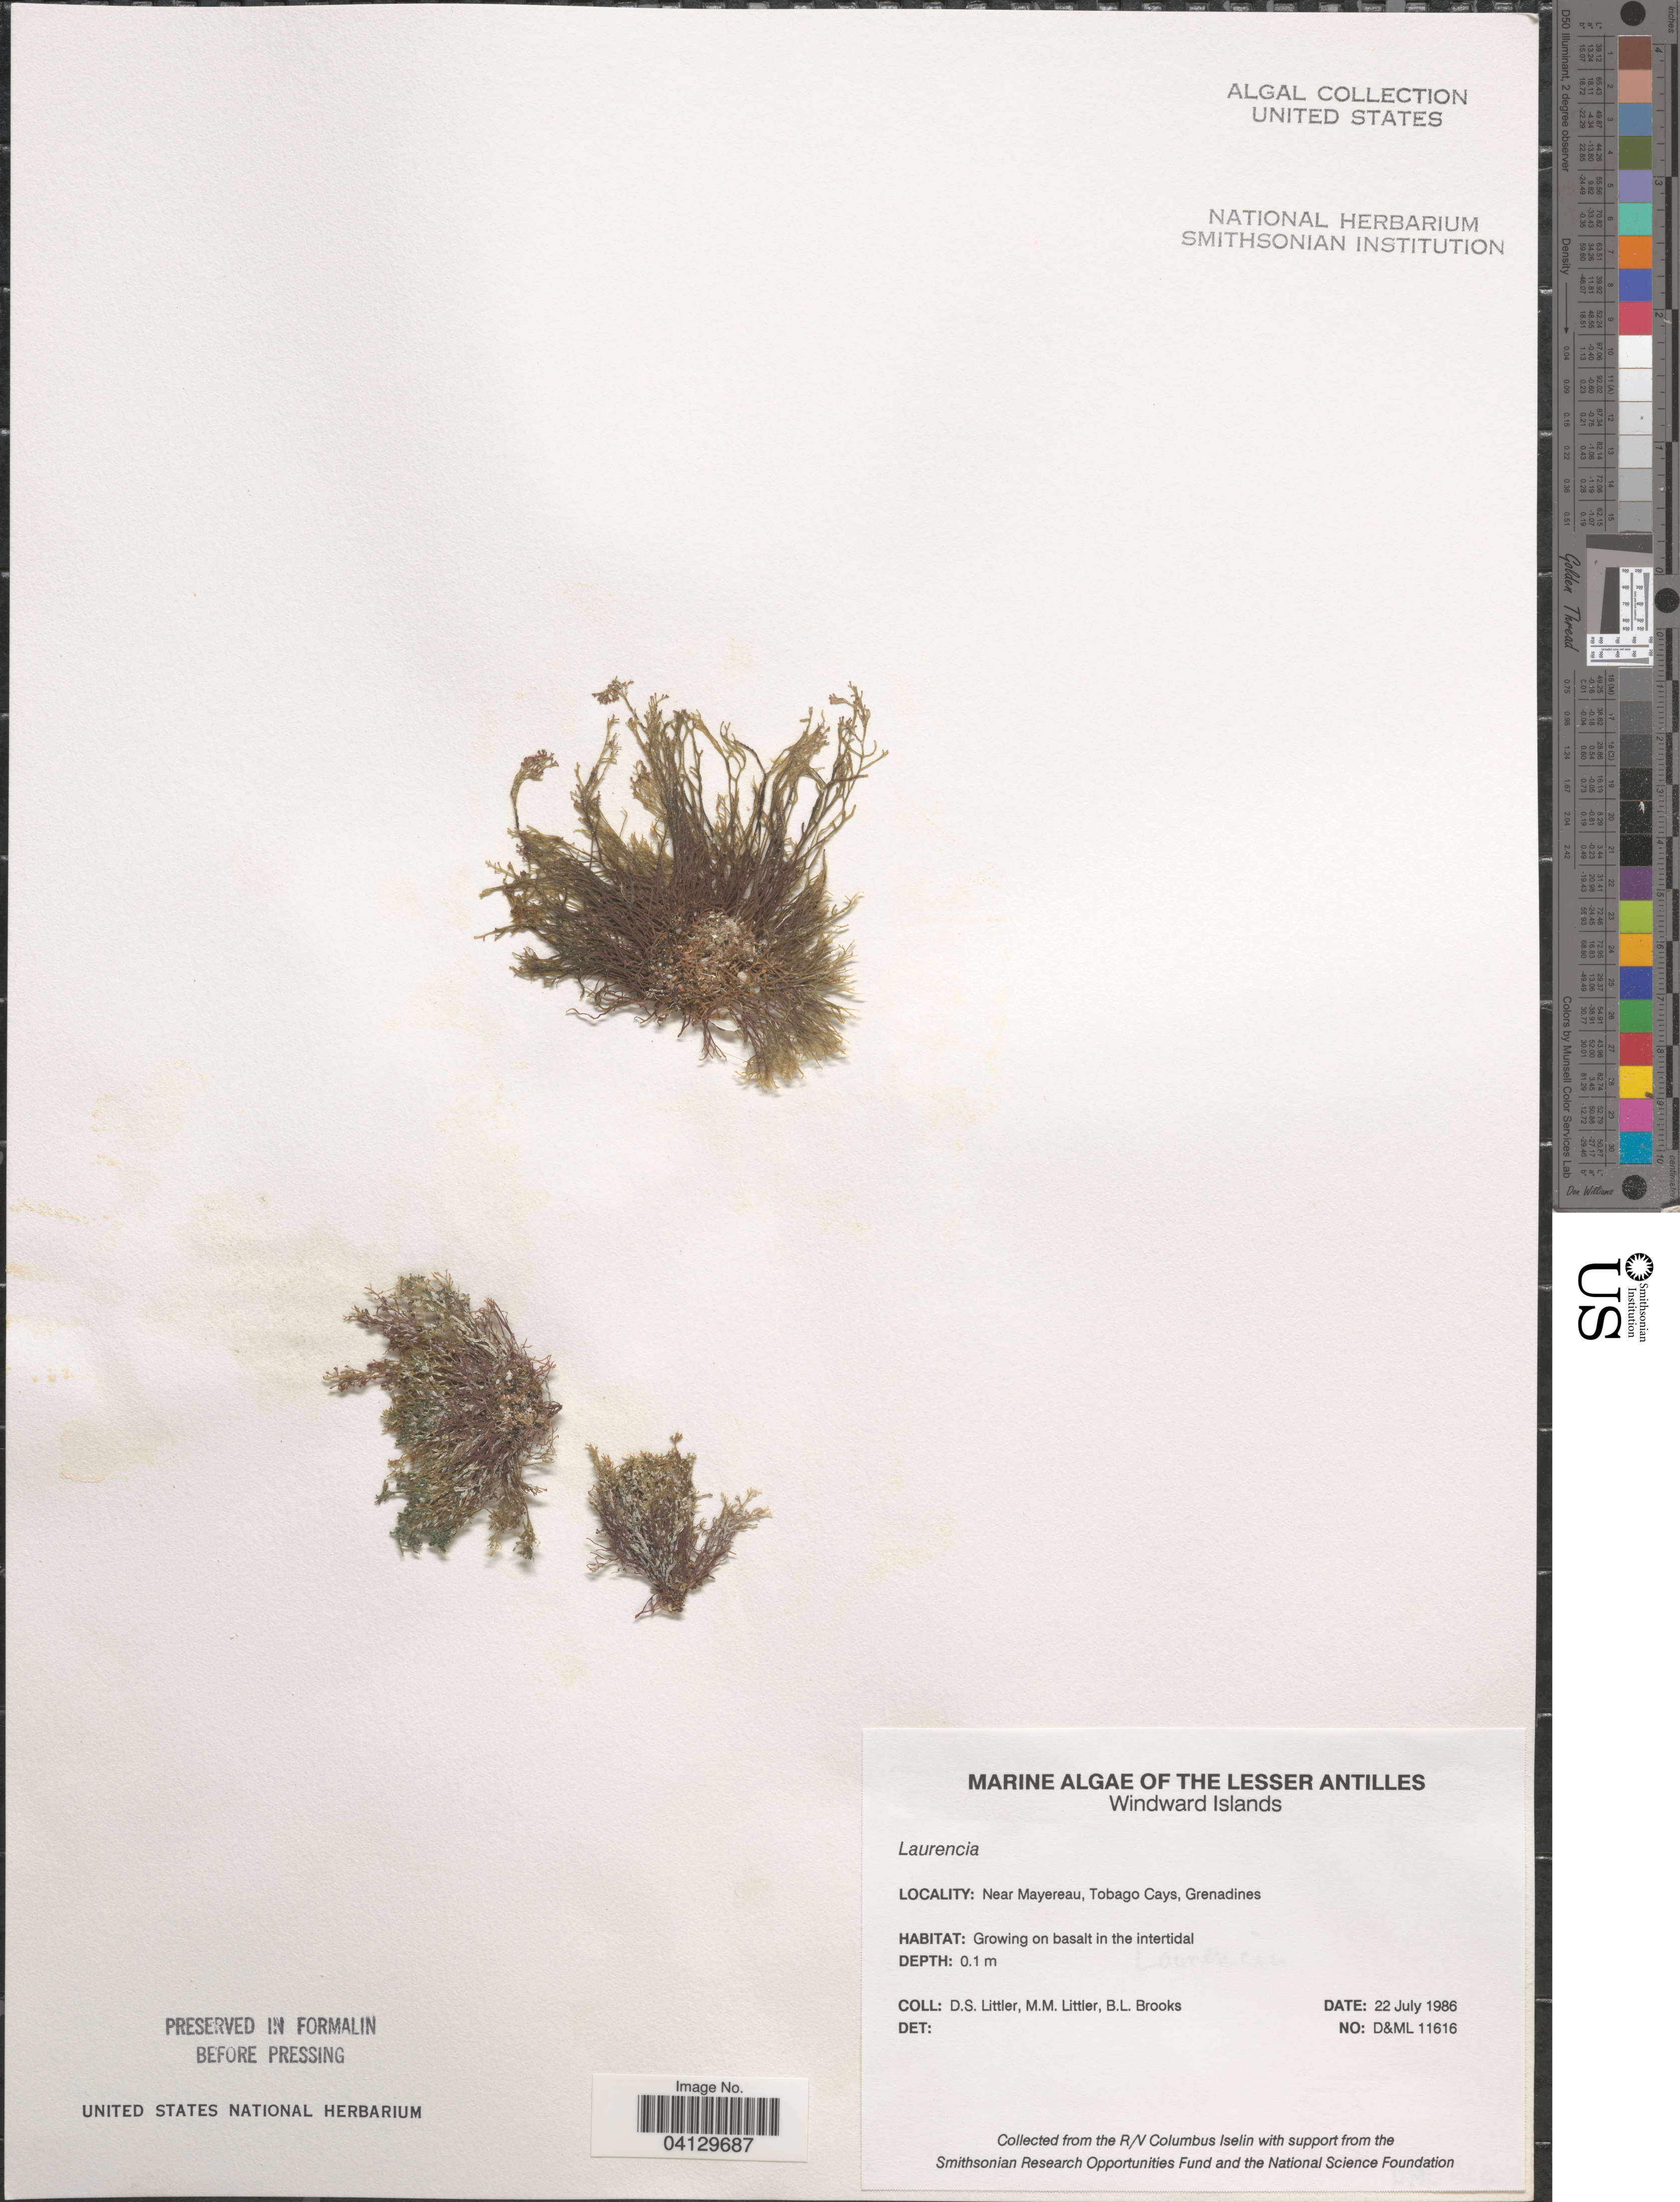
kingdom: Plantae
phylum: Rhodophyta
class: Florideophyceae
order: Ceramiales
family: Rhodomelaceae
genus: Laurencia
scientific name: Laurencia sp.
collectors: D. S. Littler & B. Brooks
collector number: D&ML11616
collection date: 1986-07-22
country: St. Vincent - Grenadines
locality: The Lesser Antilles. Windward Islands. Near Mayereau, Tobago Cays. Grenadines.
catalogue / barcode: US 328728